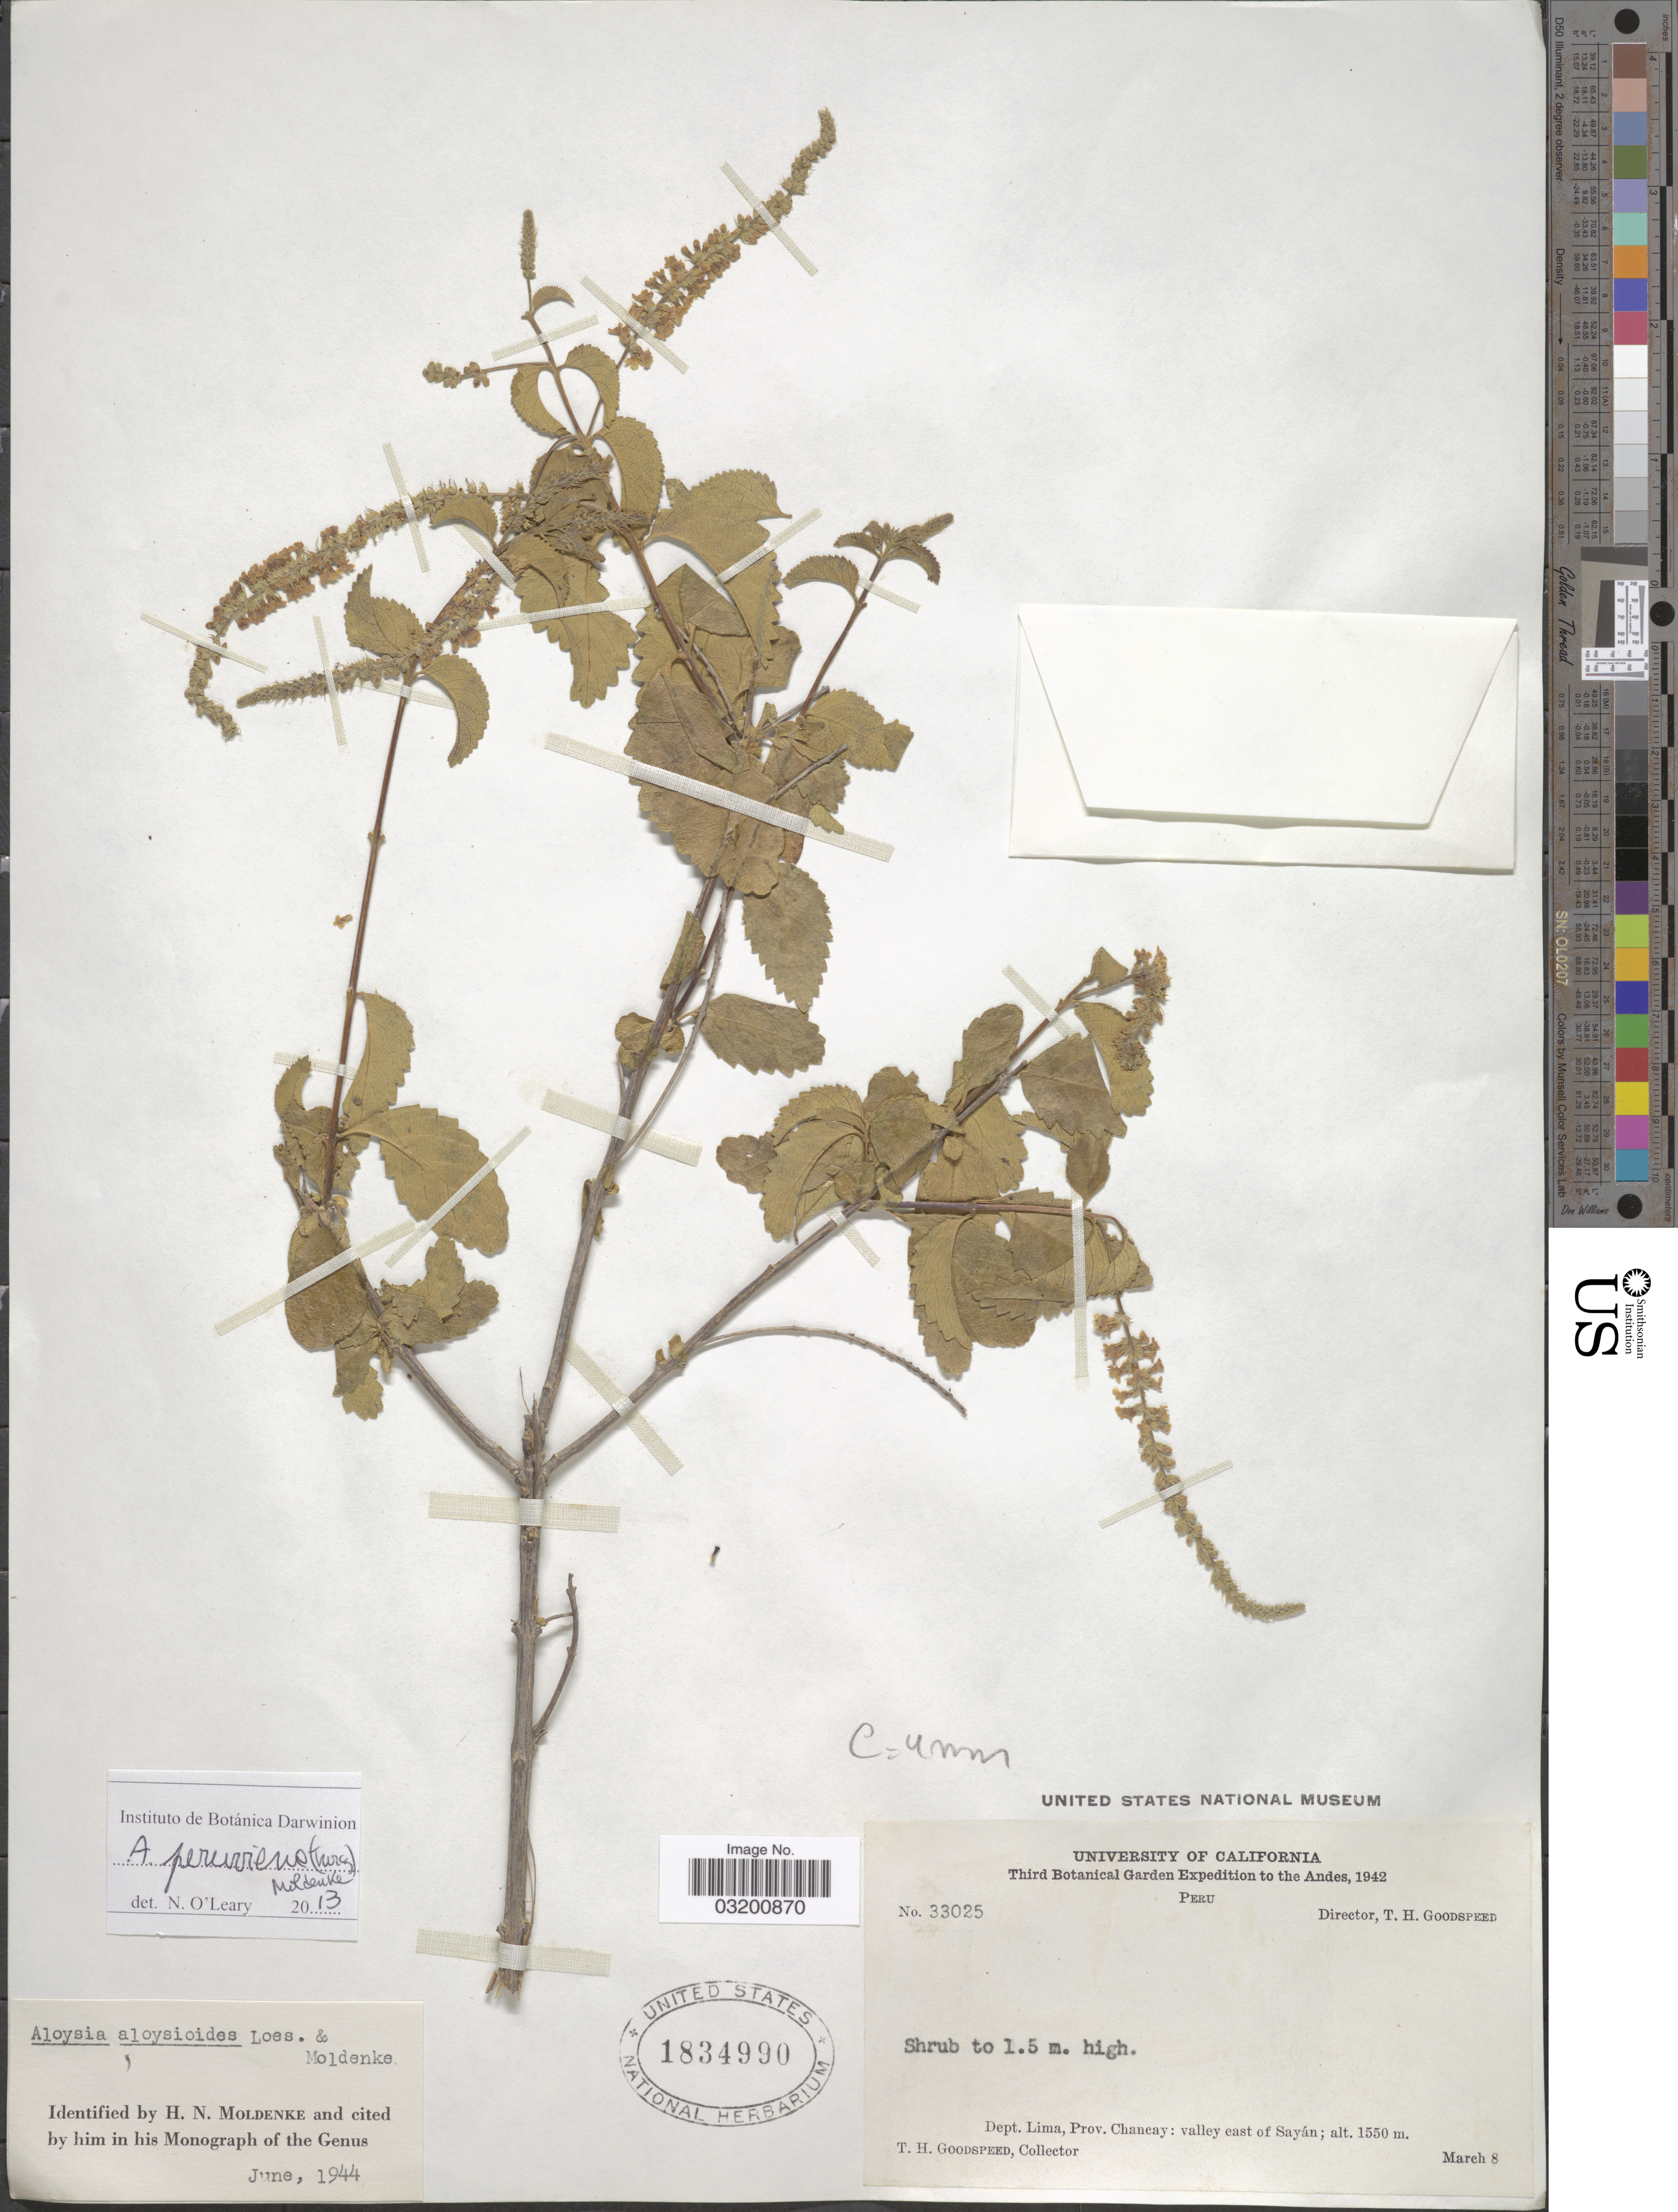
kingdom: Plantae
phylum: Tracheophyta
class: Magnoliopsida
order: Lamiales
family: Verbenaceae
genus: Aloysia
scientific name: Aloysia peruviana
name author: (Turcz.) Moldenke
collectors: T. Goodspeed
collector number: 33025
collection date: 1942-03-08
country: Peru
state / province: Lima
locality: Andes, Dept. Lima, Prov. Chancay: valley east of Sayán.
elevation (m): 1550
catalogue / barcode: US 1834990